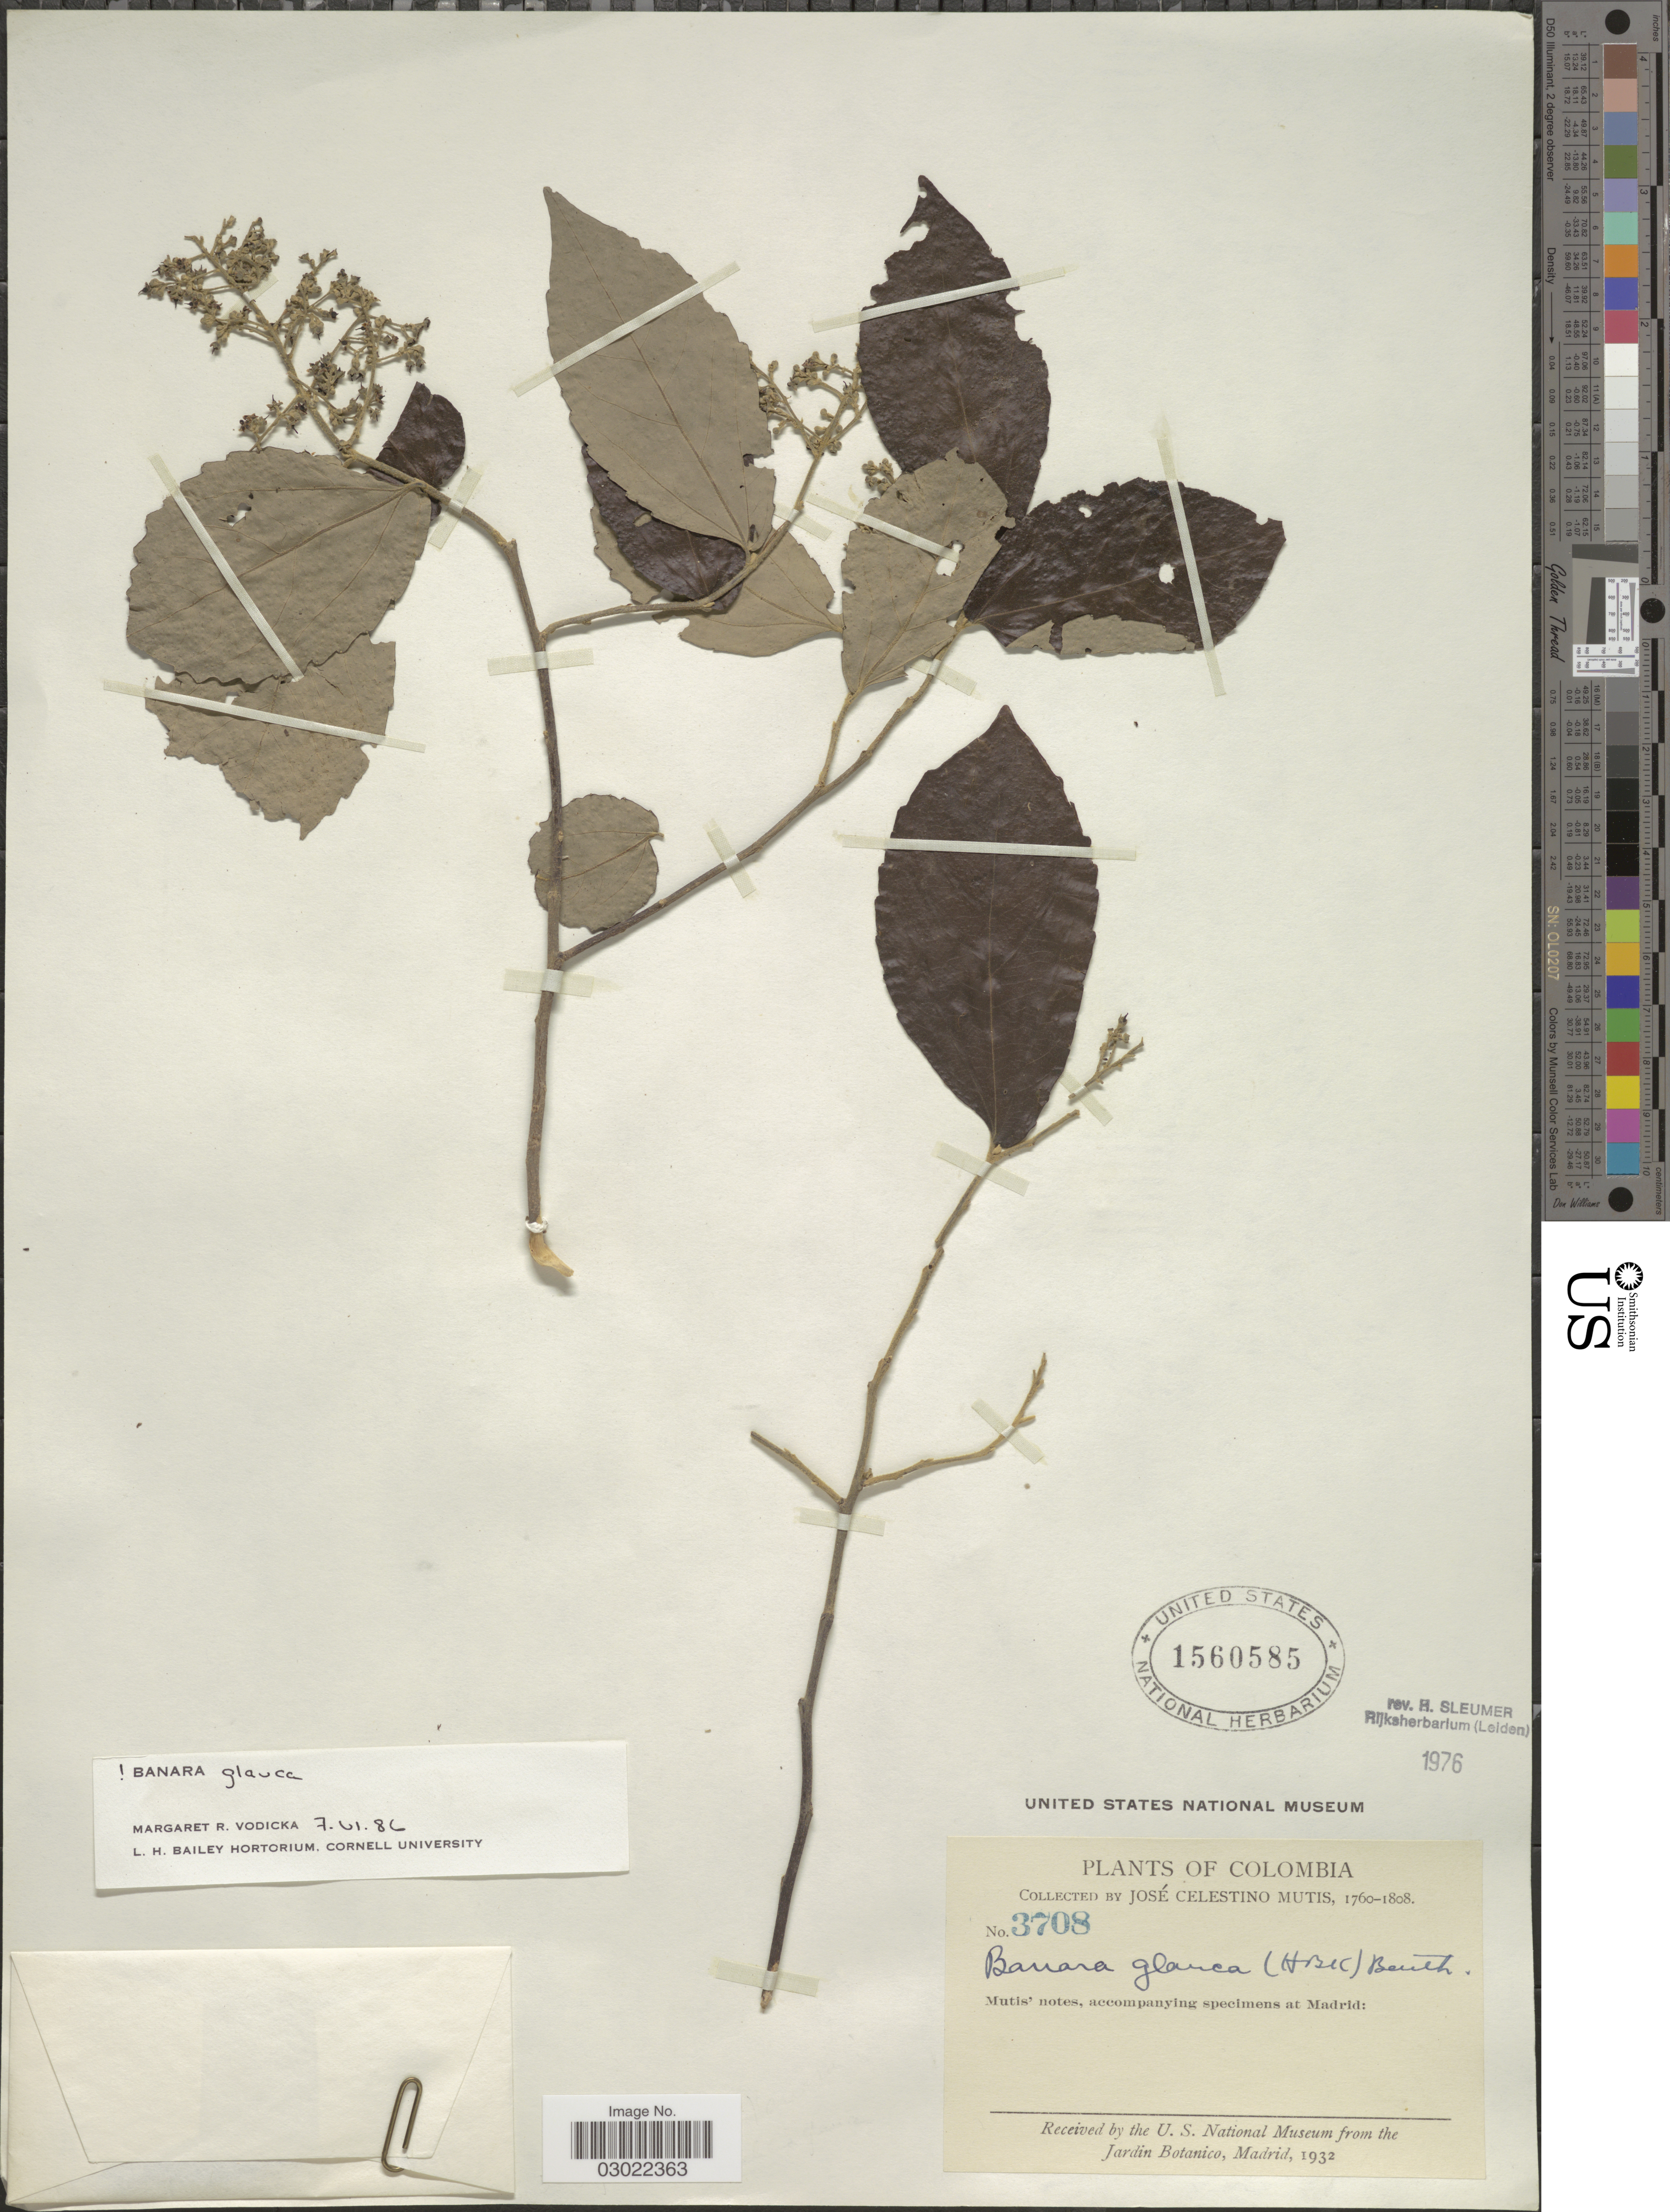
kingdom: Plantae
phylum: Tracheophyta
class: Magnoliopsida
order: Malpighiales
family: Salicaceae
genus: Banara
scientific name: Banara glauca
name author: (Kunth) Benth.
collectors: J. C. B. Mutis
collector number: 3708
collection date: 1760/1808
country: Colombia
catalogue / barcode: US 1560585